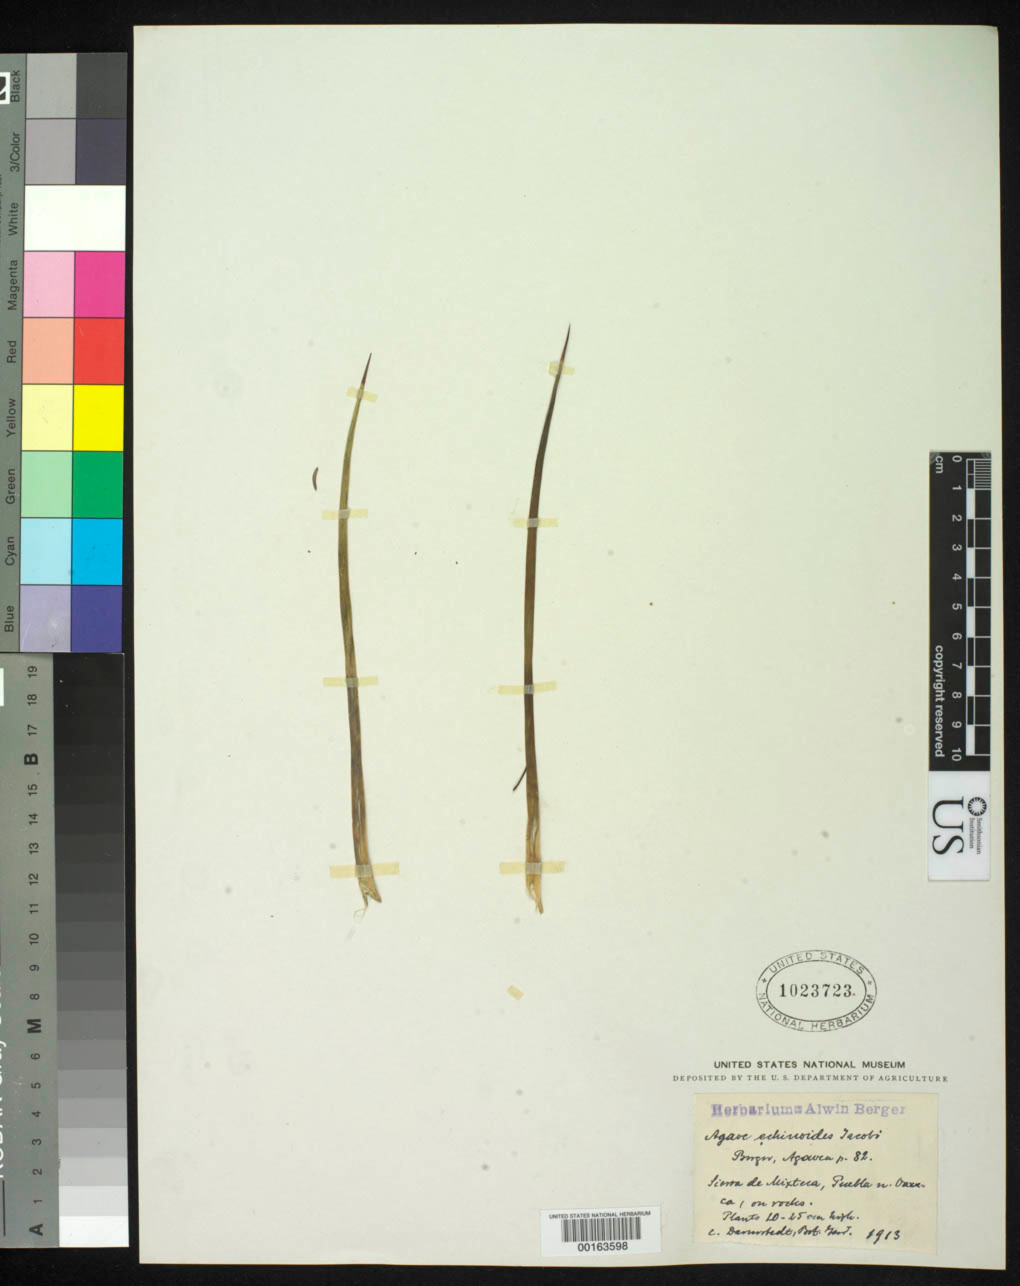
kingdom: Plantae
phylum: Tracheophyta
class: Liliopsida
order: Asparagales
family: Asparagaceae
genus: Agave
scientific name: Agave stricta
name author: Salm-Dyck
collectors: ex herb. A. Berger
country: Mexico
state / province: Oaxaca / Puebla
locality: Sierra de Mixteca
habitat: On rocks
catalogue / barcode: US 1023723